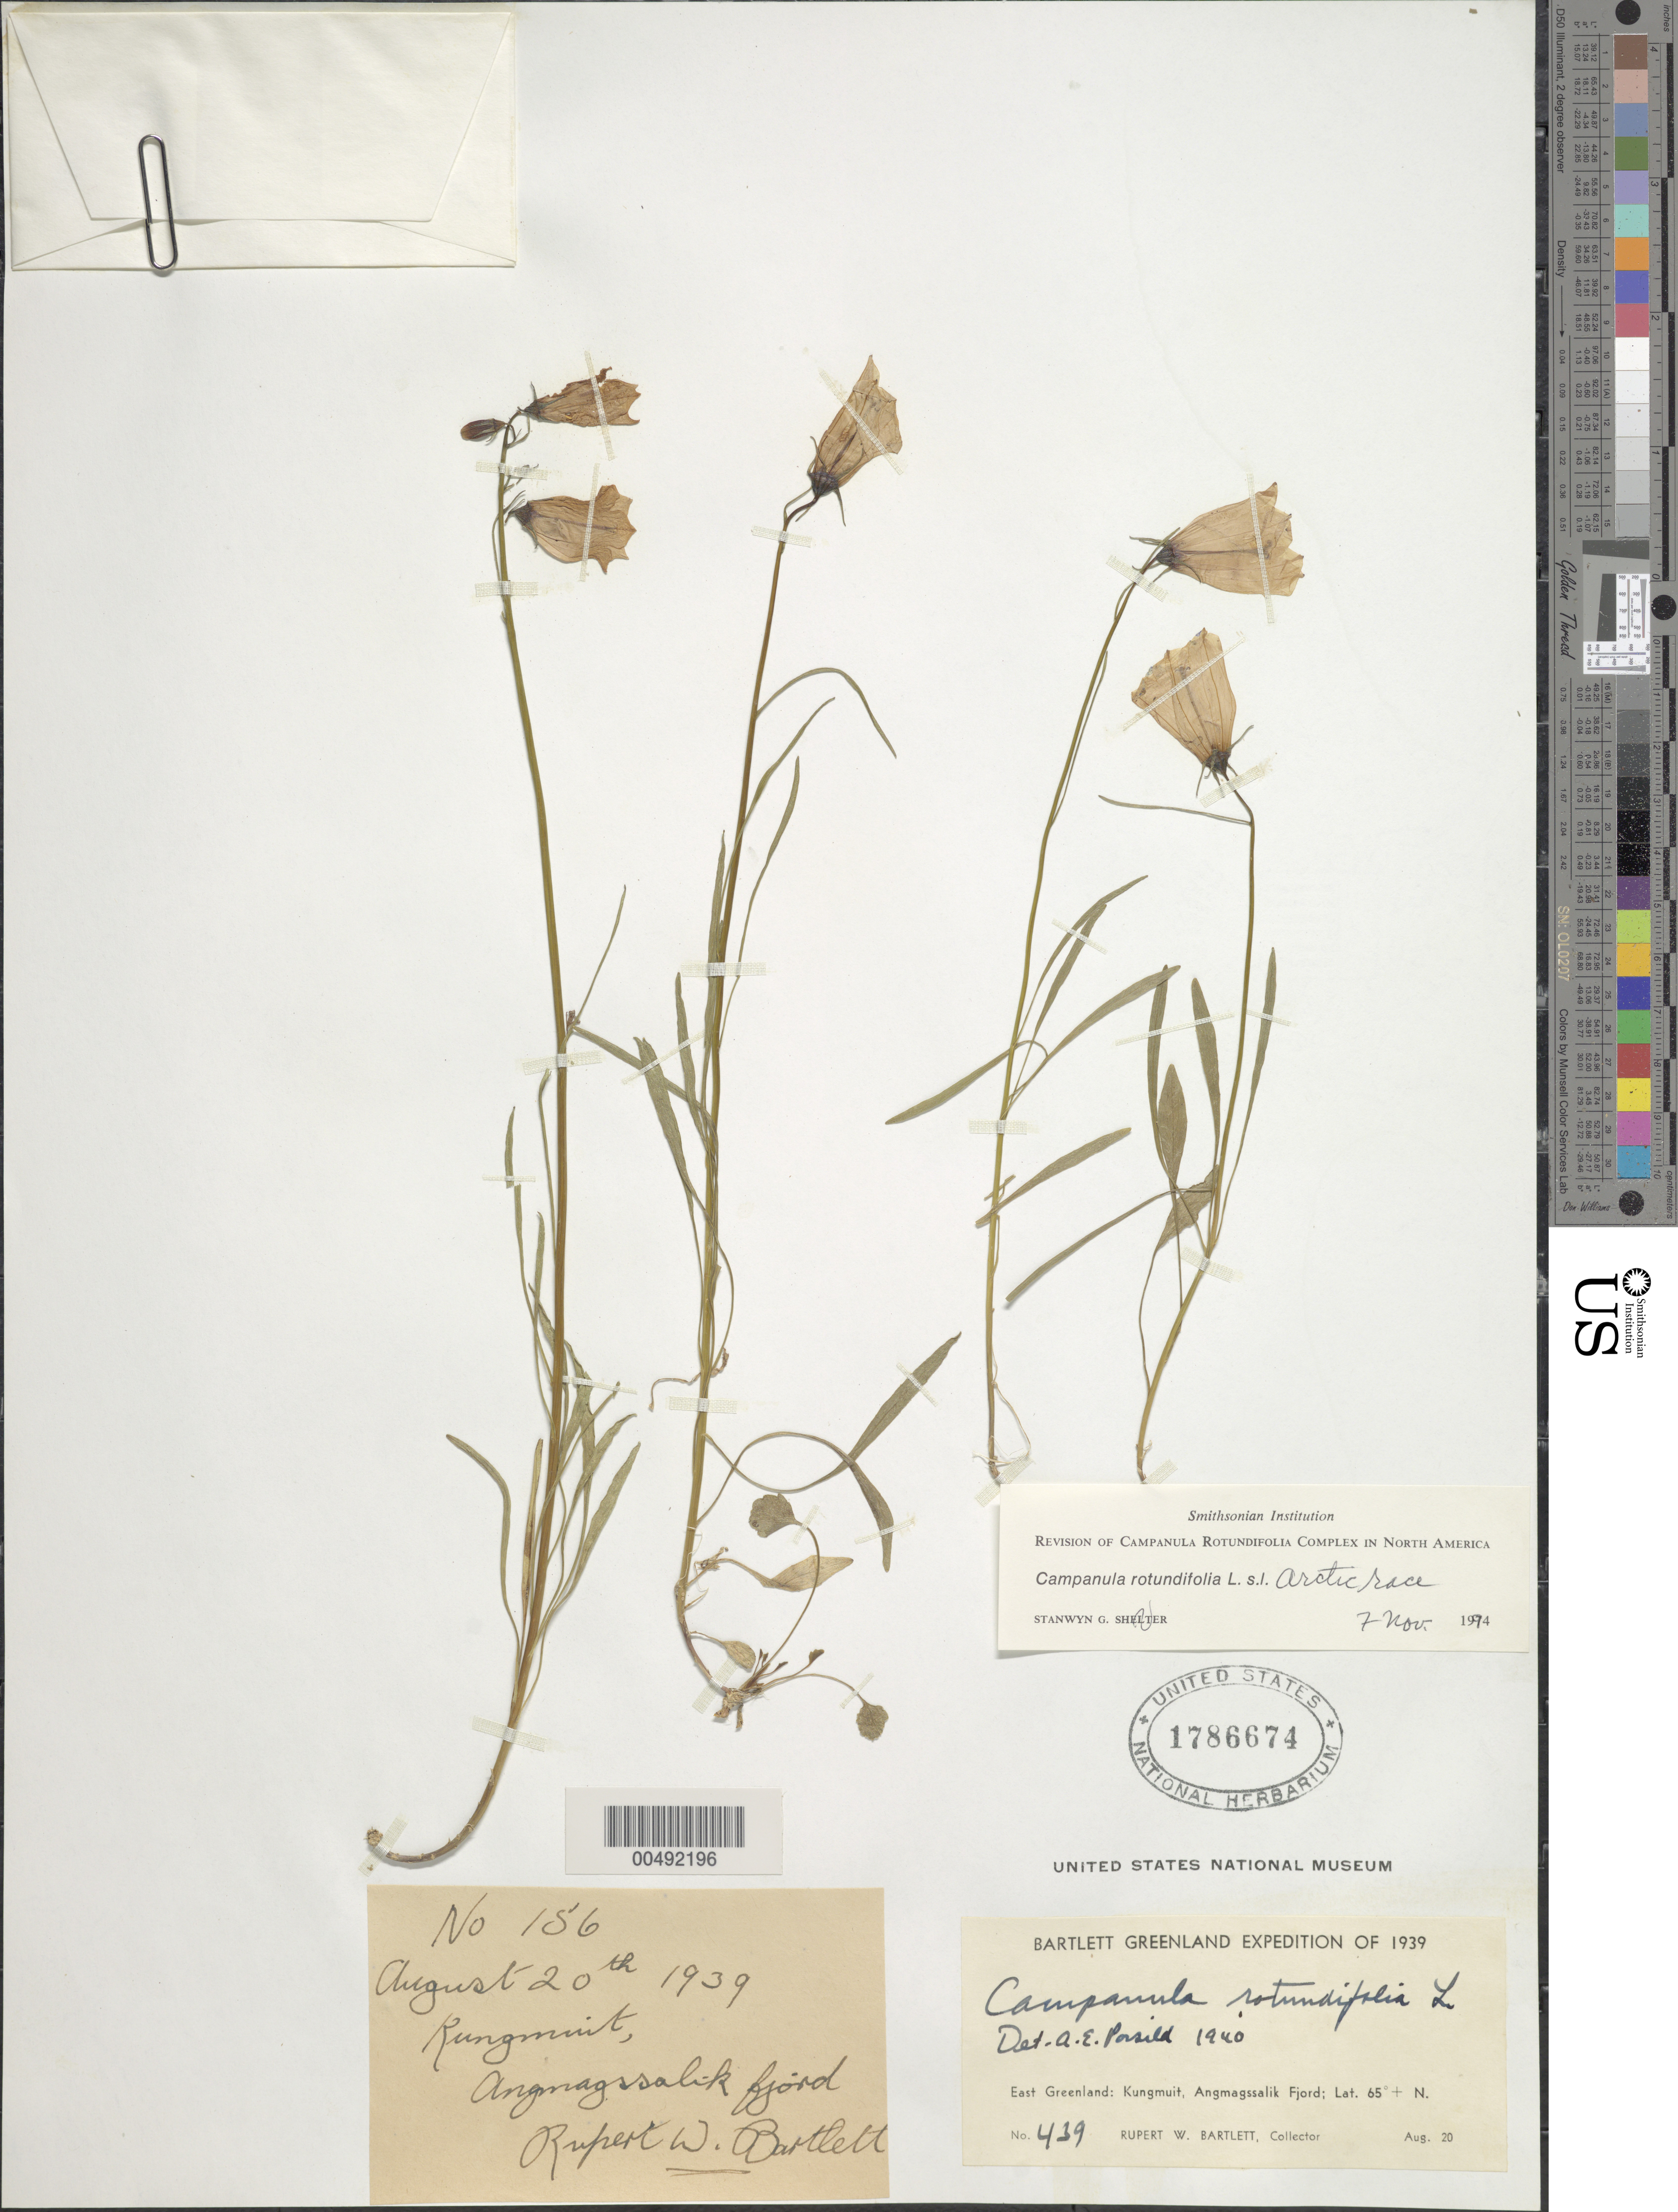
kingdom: Plantae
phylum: Tracheophyta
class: Magnoliopsida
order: Asterales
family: Campanulaceae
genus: Campanula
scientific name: Campanula rotundifolia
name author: L.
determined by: Porsild, A. E.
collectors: R. W. Bartlett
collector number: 439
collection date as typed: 20 Aug 1939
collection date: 1939-08-20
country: Greenland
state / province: Østgrønland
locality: East Greenland, Kungmuit, Angmagssalik Fjord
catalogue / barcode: US 1786674